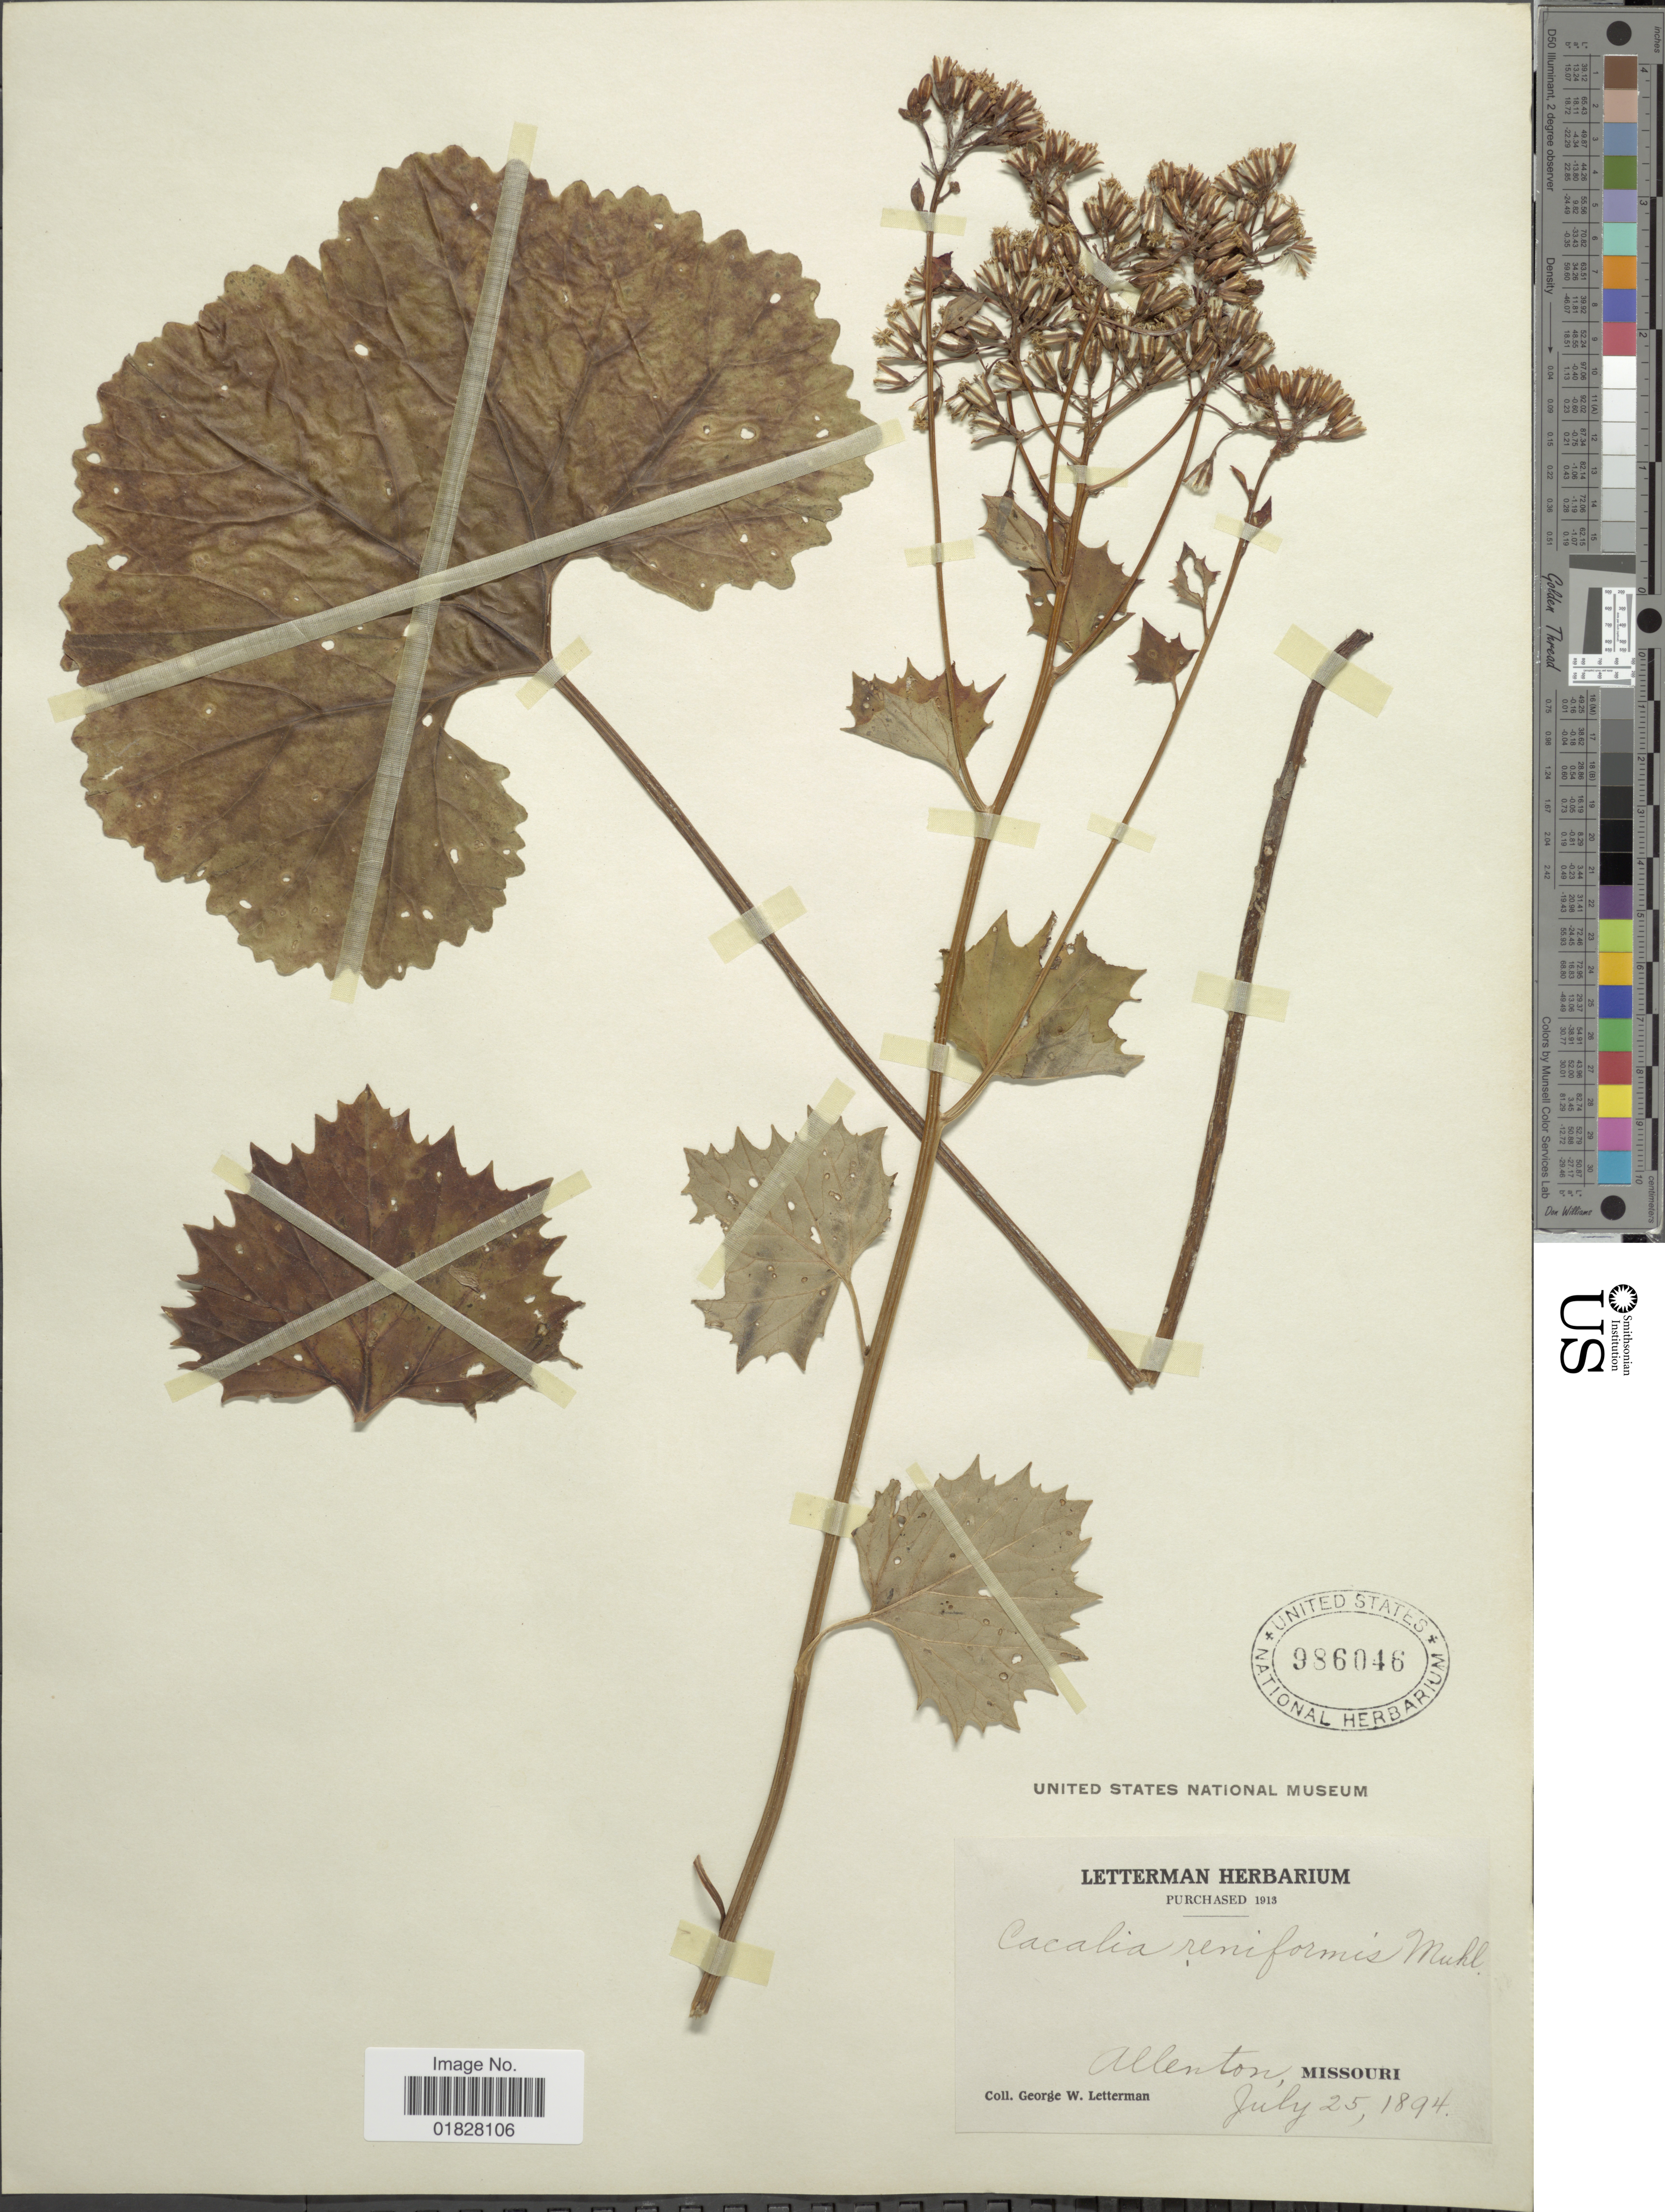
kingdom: Plantae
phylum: Tracheophyta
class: Magnoliopsida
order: Asterales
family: Asteraceae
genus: Arnoglossum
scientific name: Arnoglossum reniforme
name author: (Hook.) H. Rob.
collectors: G. W. Letterman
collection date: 1894-07-25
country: United States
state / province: Missouri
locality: Allenton, Missouri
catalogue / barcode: US 986046